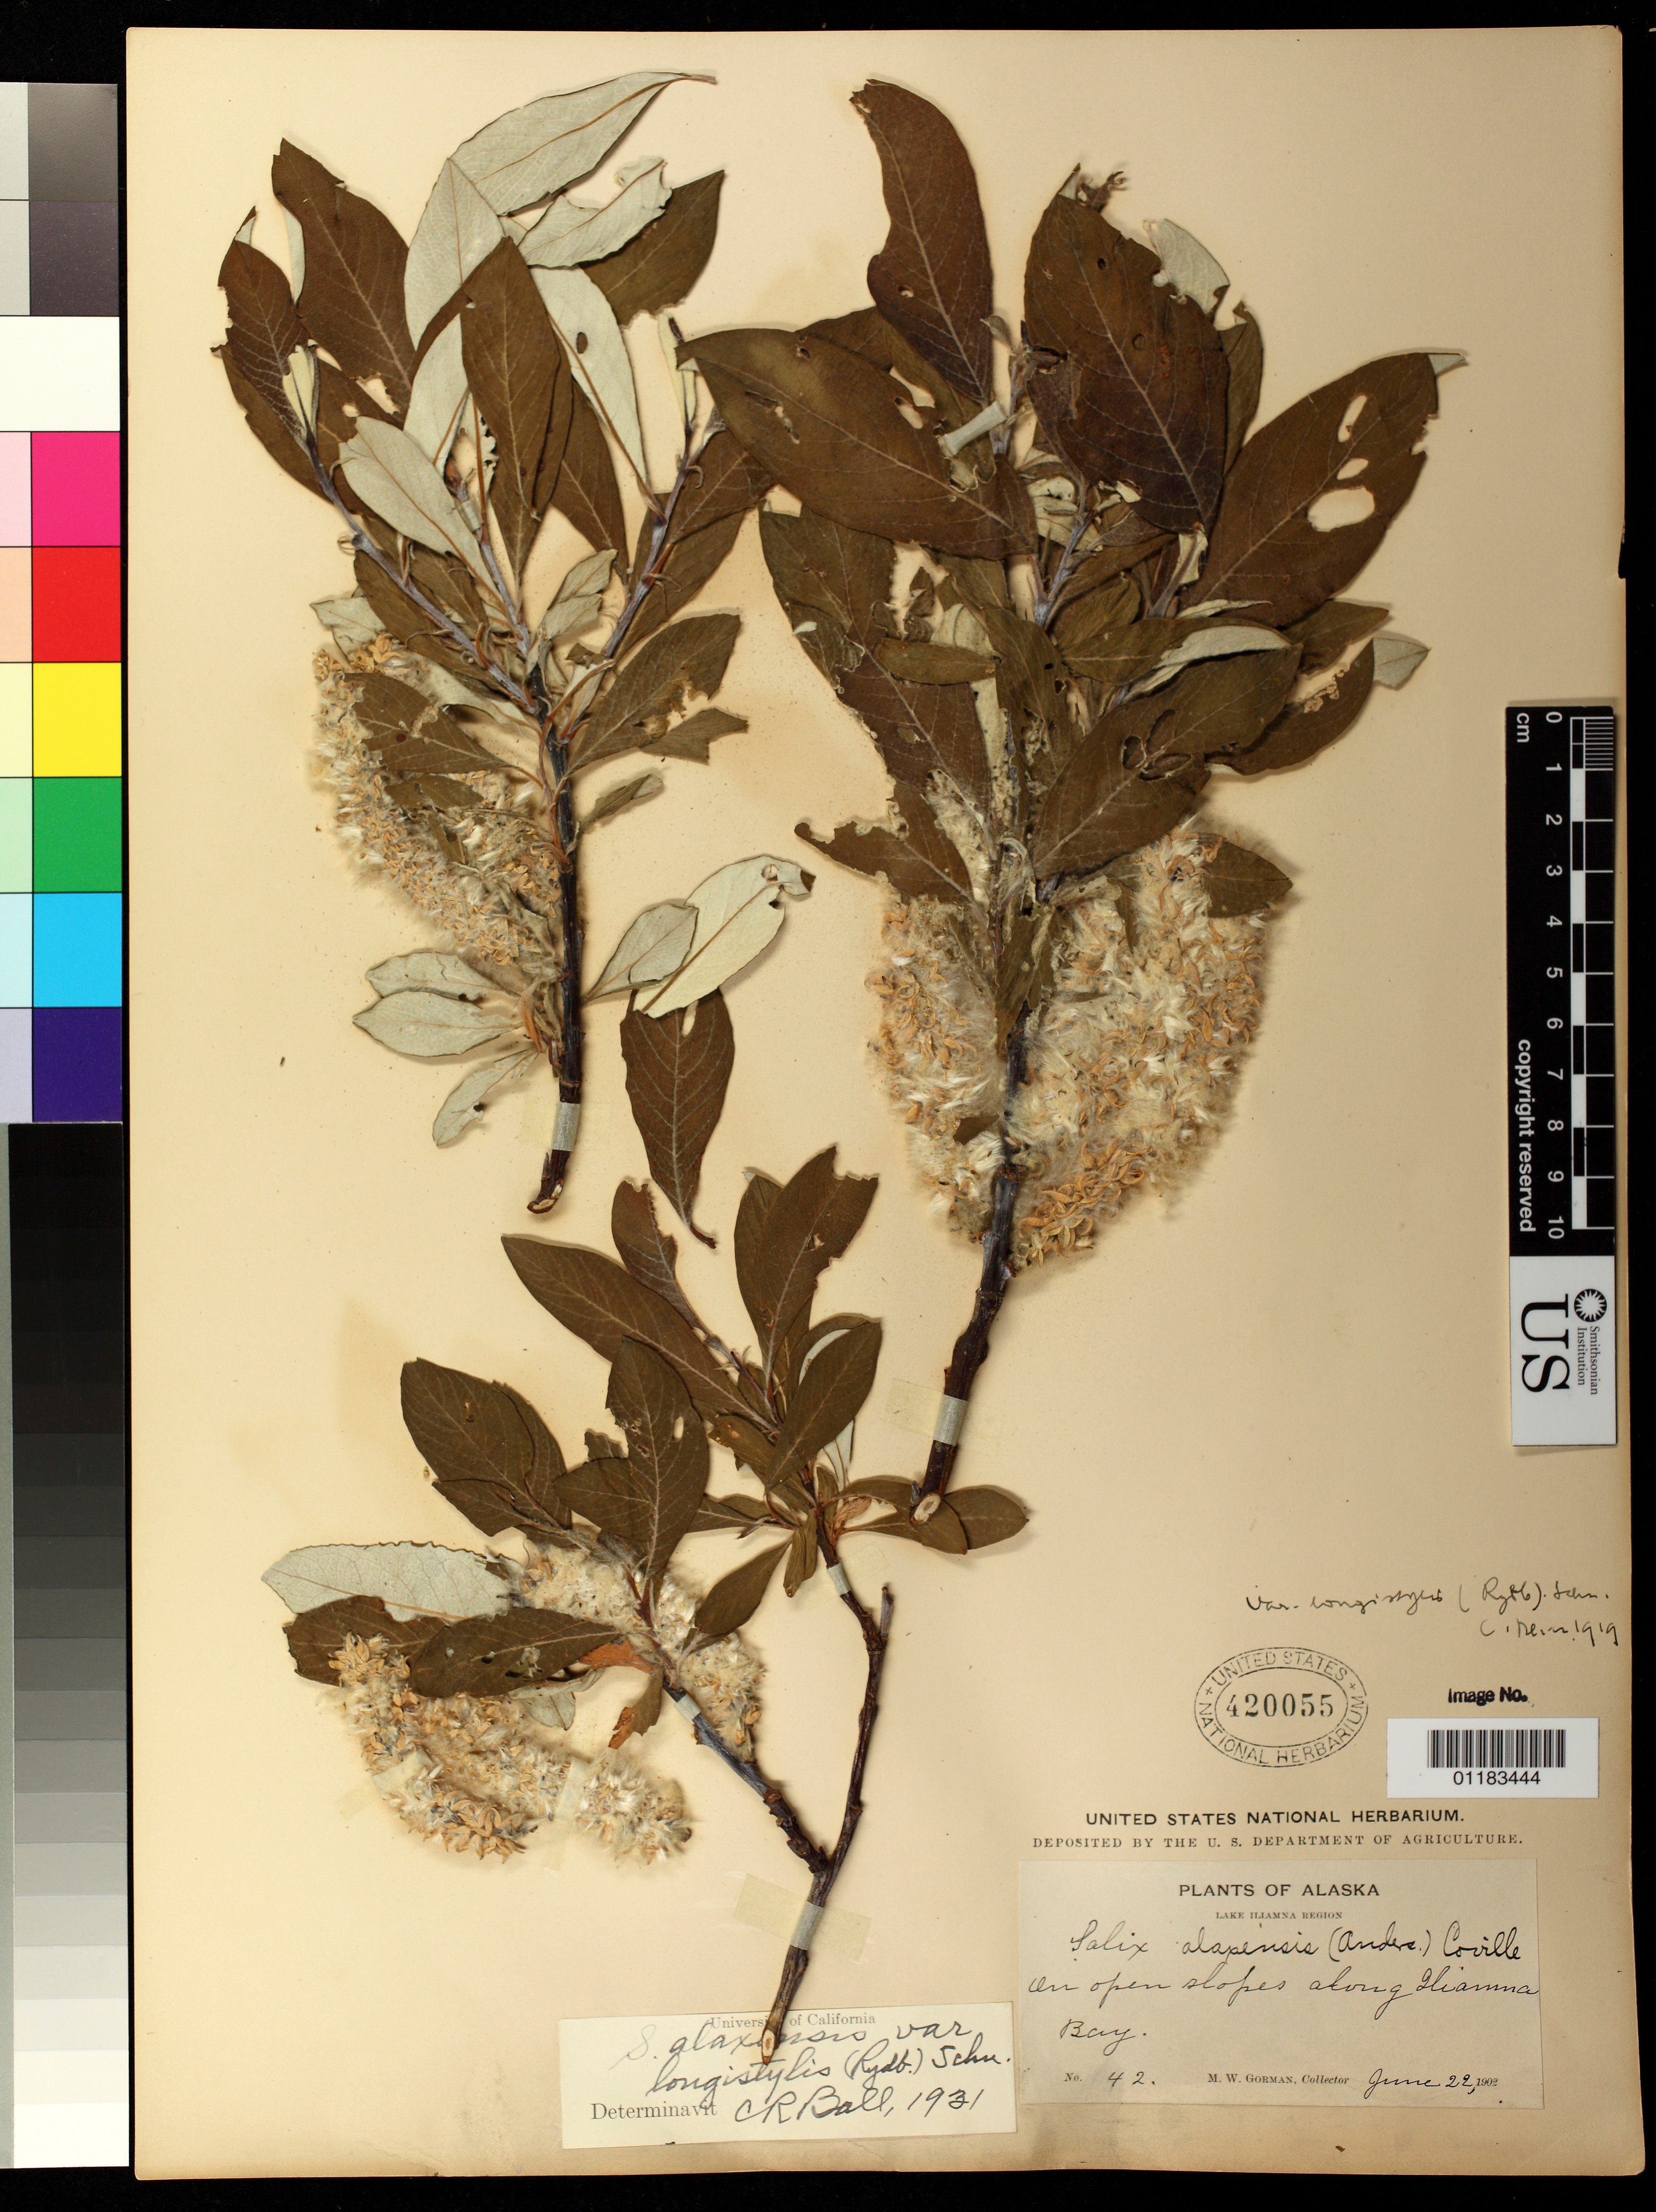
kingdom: Plantae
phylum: Tracheophyta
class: Magnoliopsida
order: Malpighiales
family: Salicaceae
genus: Salix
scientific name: Salix alaxensis var. longistylis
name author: (Rydb.) C.K. Schneid.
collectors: M. W. Gorman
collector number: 42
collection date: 1902-06-22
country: United States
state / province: Alaska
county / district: Lake and Peninsula Borough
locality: On open slopes along Iliamna Bay.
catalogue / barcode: US 420055